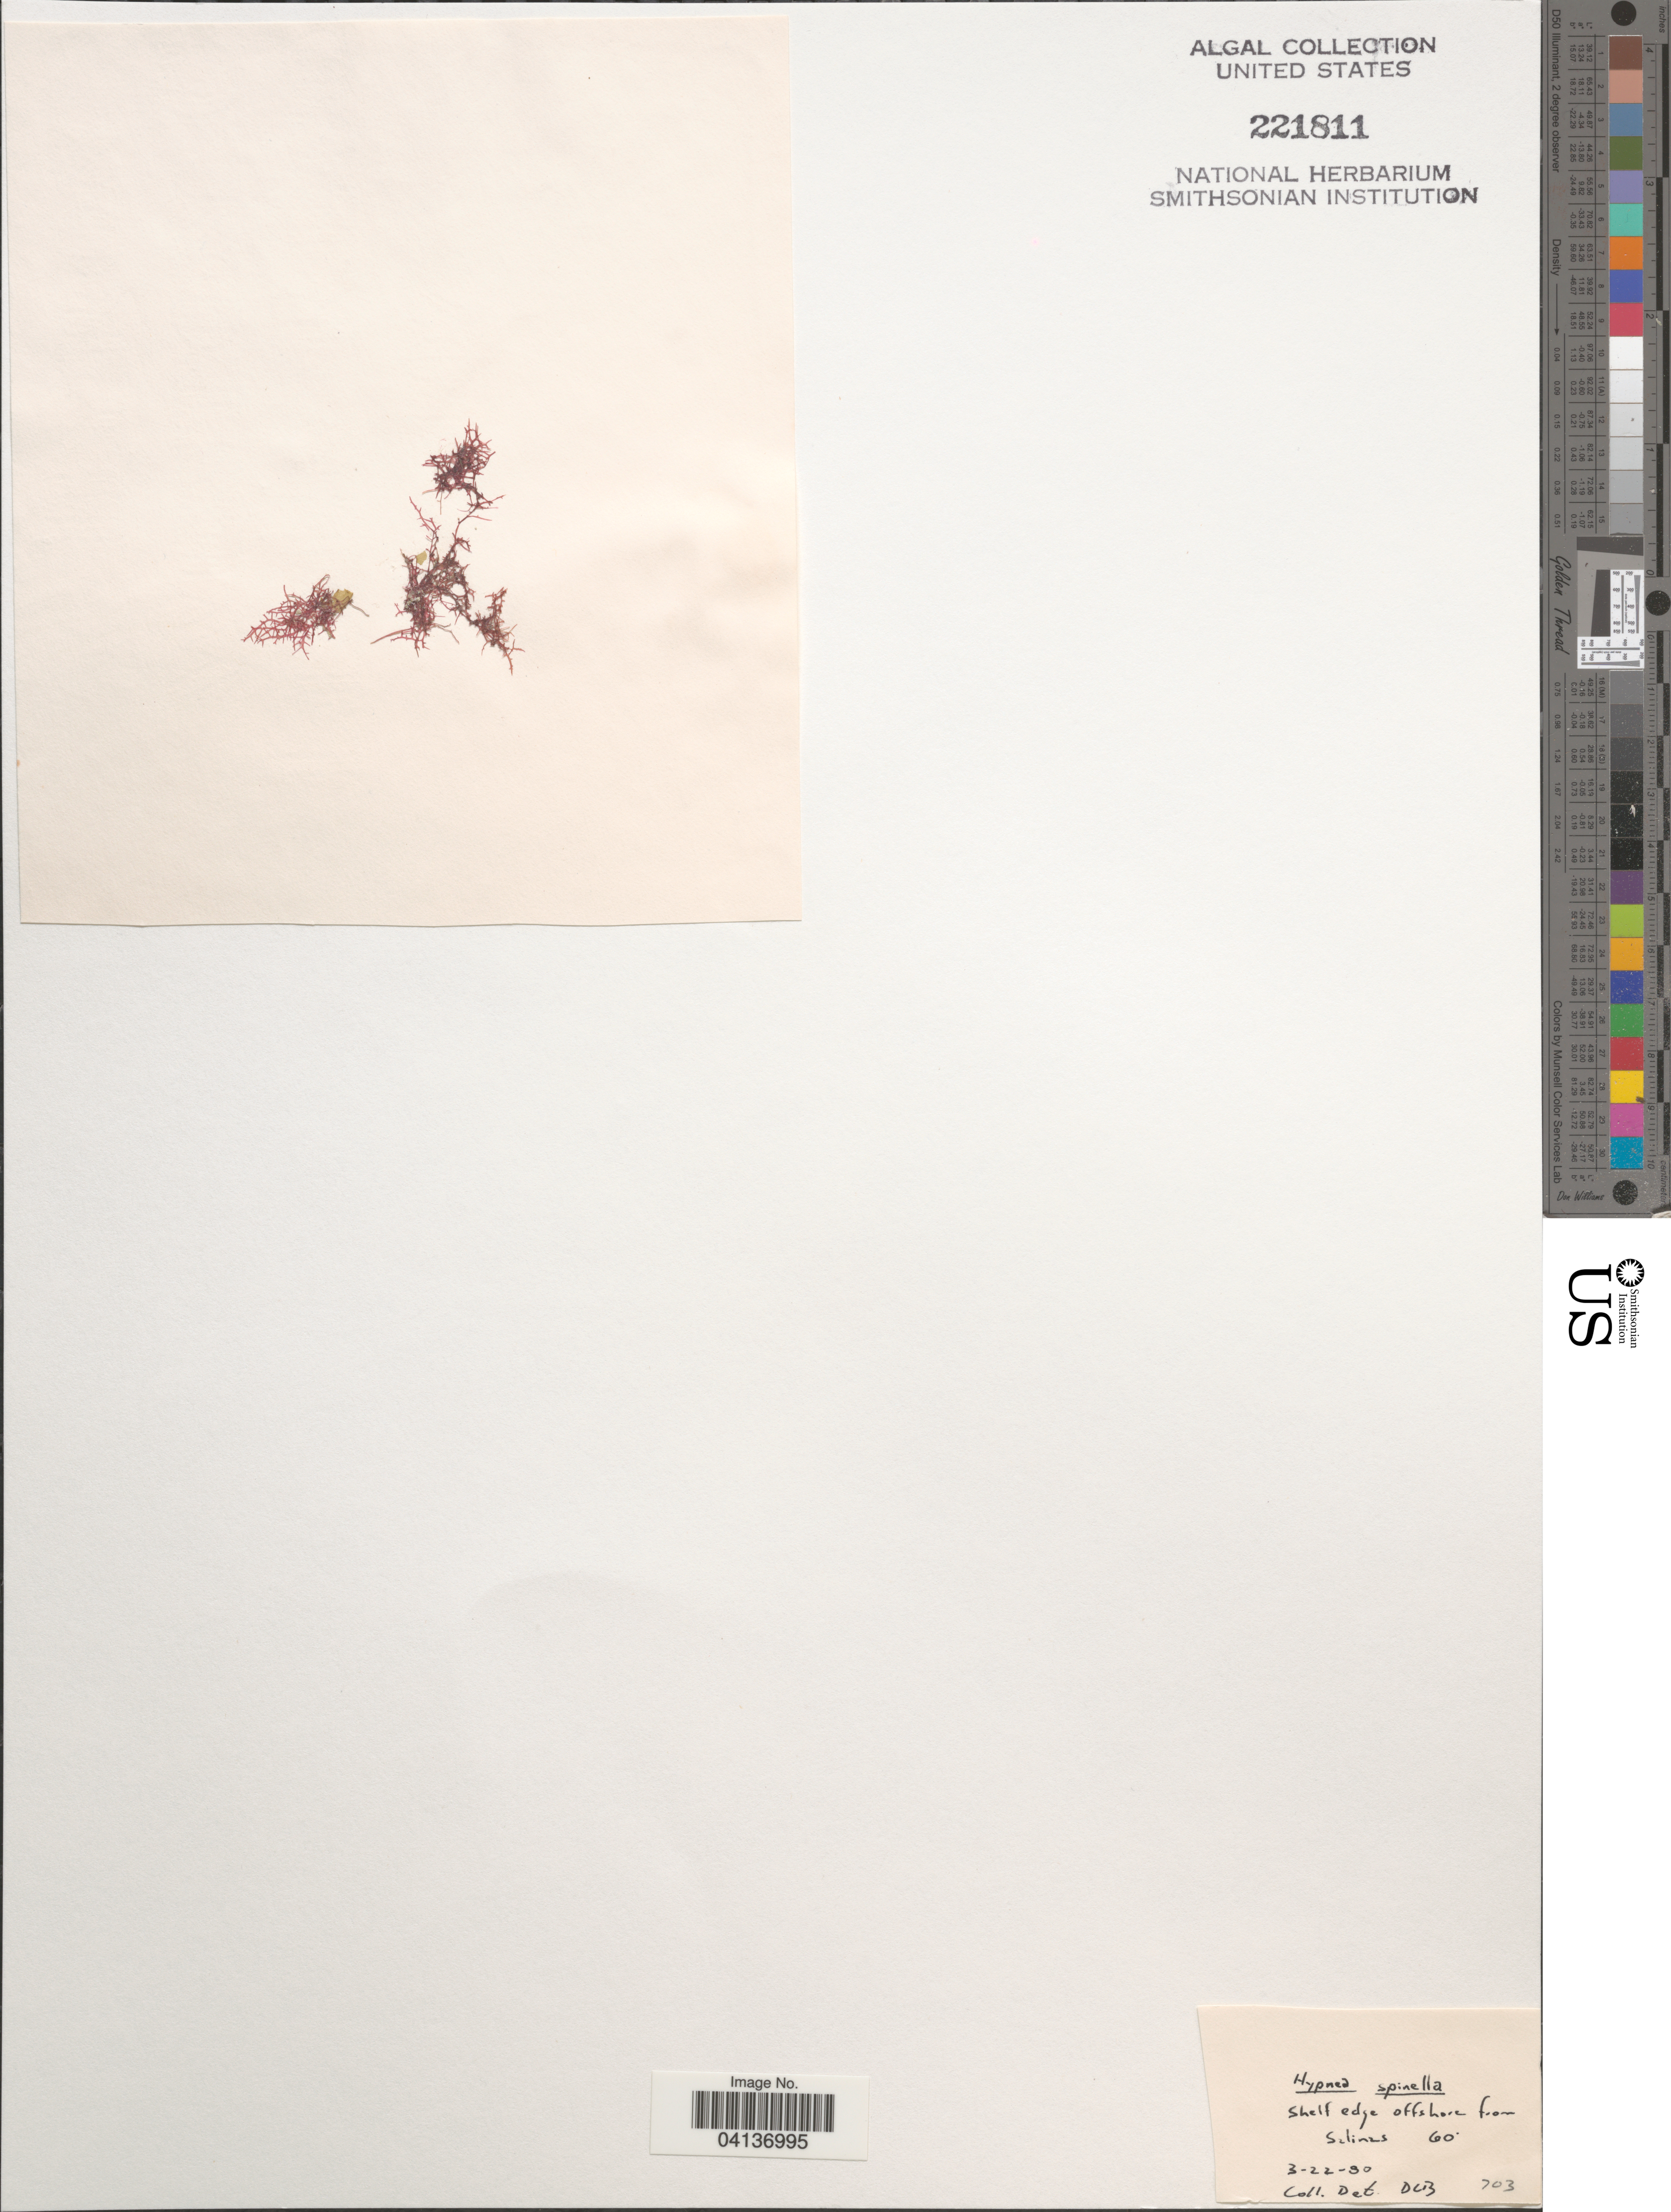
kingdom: Plantae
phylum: Rhodophyta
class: Florideophyceae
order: Gigartinales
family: Cystocloniaceae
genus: Hypnea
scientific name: Hypnea spinella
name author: (C. Agardh) Kütz.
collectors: D. L. B.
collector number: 703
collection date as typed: Transcribed d/m/y: 22/3/80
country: Puerto Rico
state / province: Salinas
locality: Shelf edge offshore from Salinas.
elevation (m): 18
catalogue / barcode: US 221811